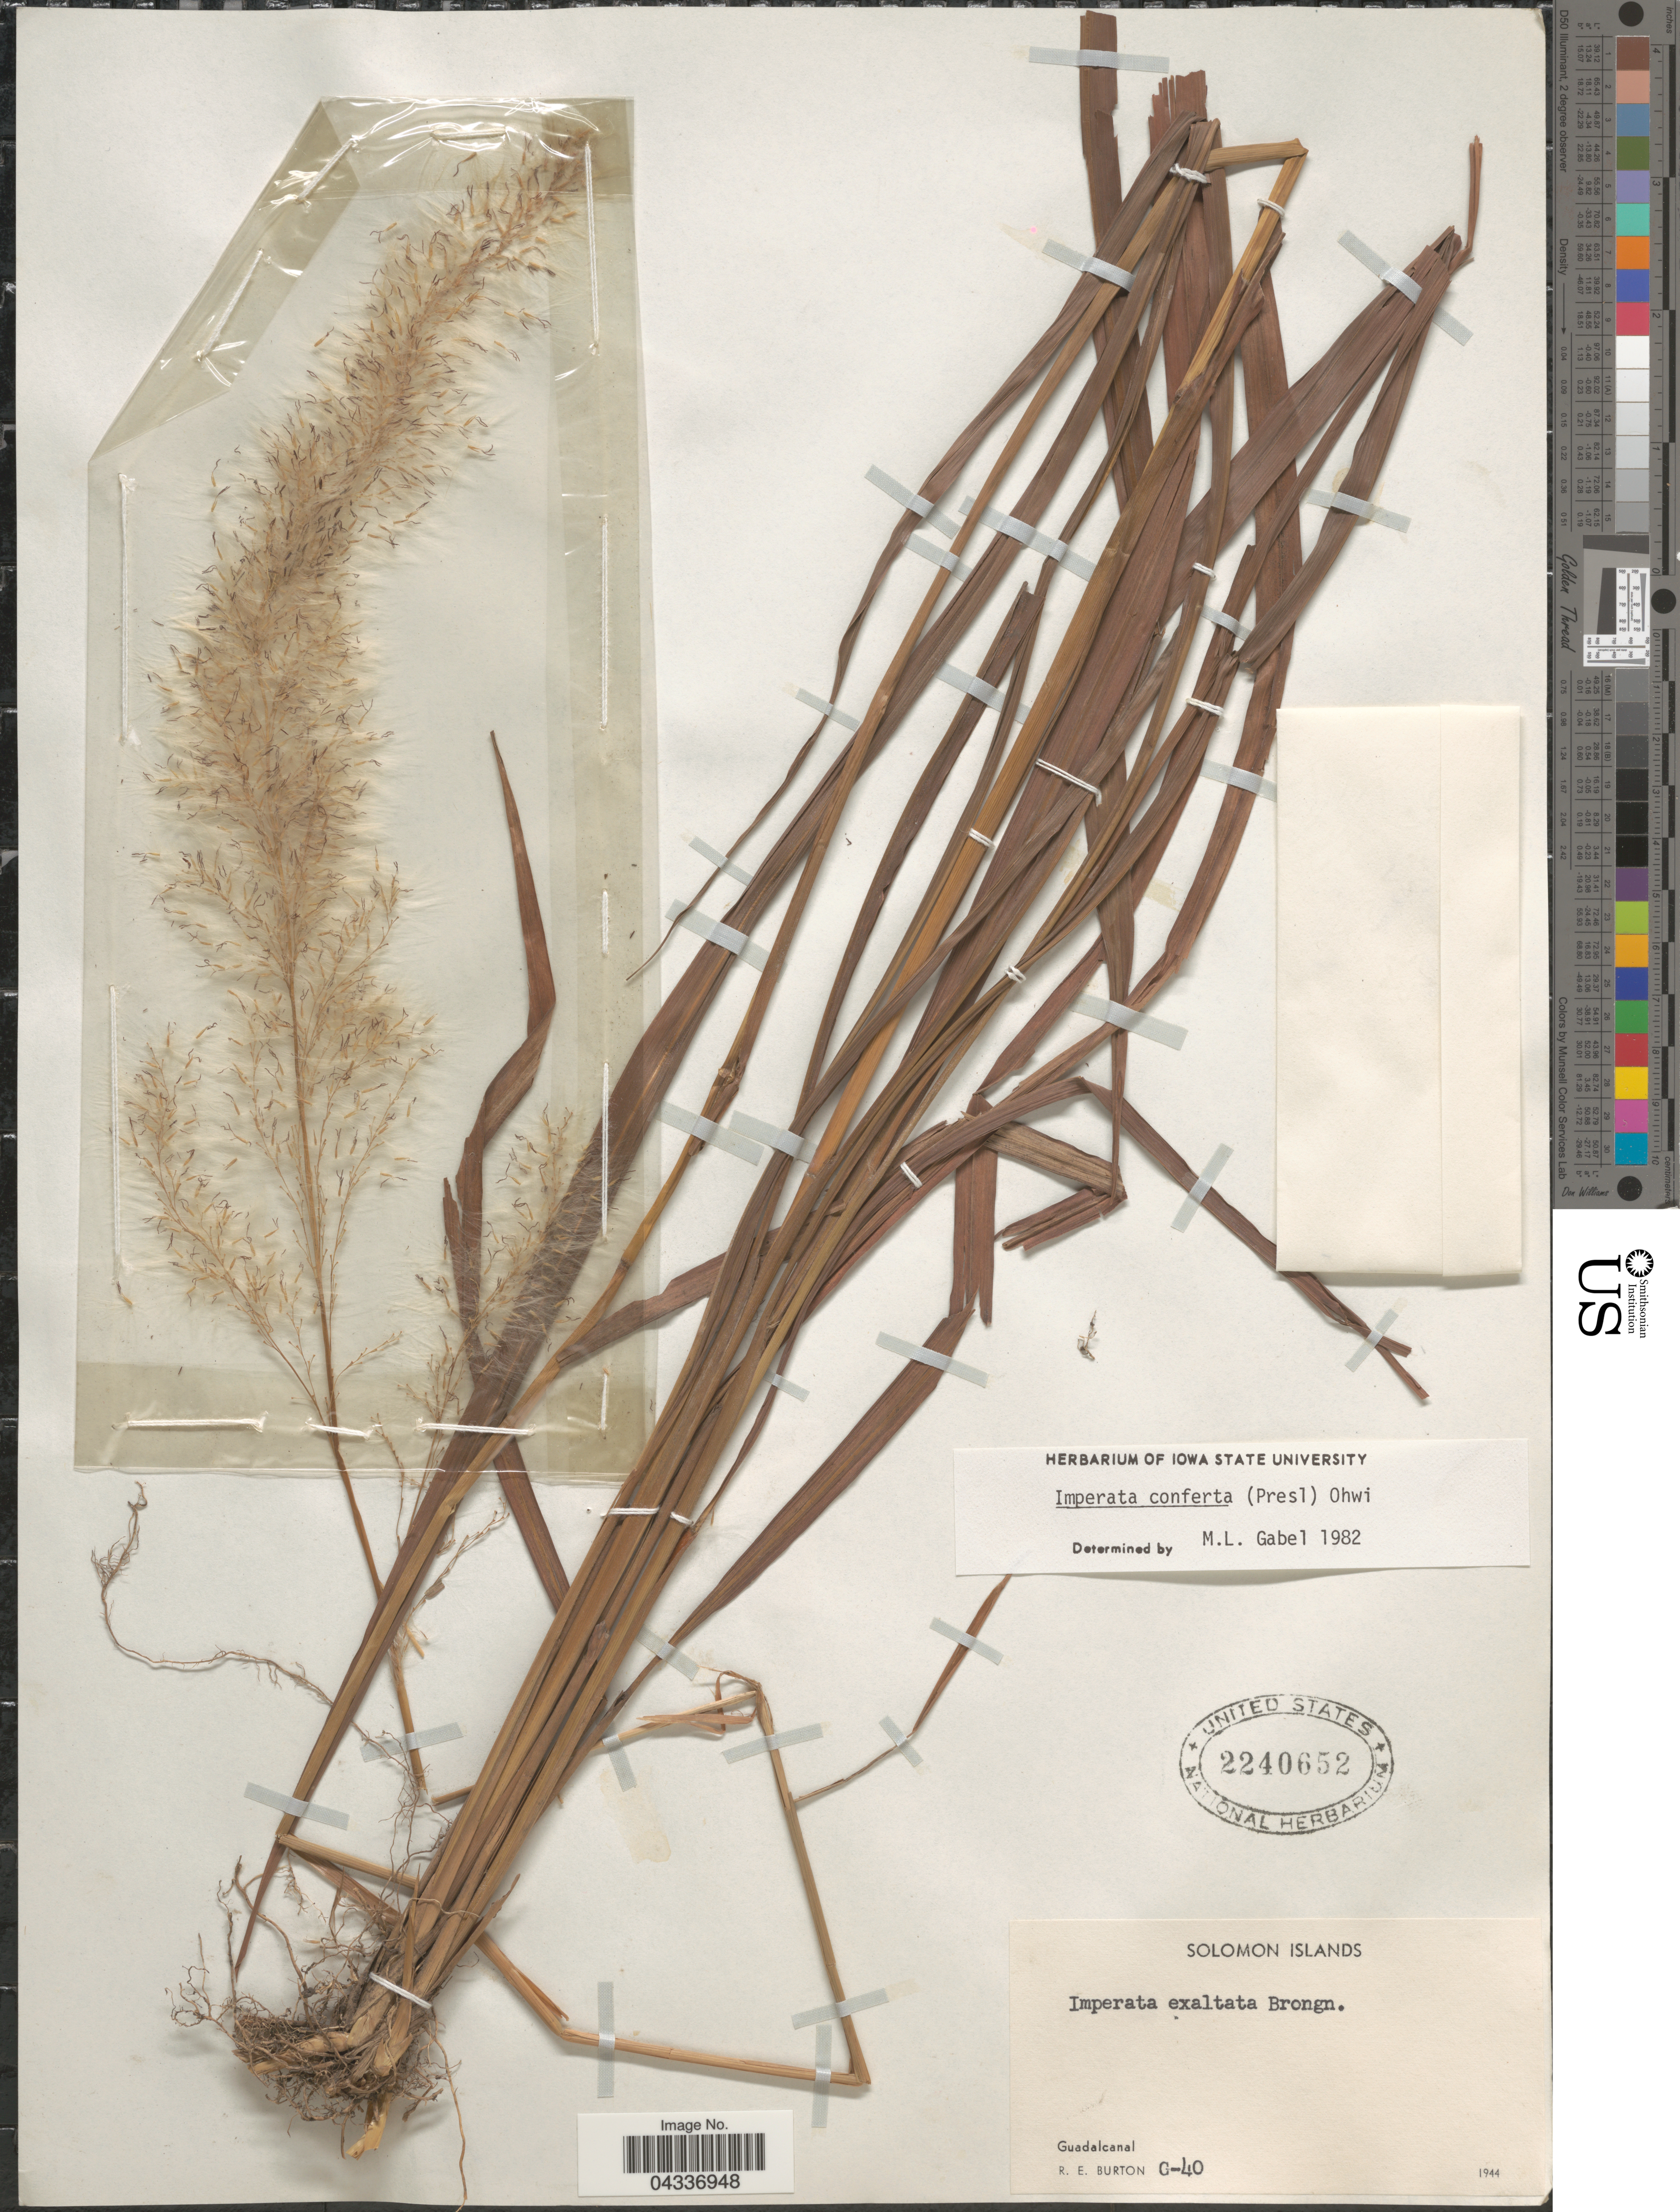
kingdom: Plantae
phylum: Tracheophyta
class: Liliopsida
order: Poales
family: Poaceae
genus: Imperata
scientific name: Imperata conferta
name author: (J. Presl) Ohwi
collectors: R. Burton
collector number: C-40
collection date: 1944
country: Solomon Islands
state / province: Solomon Islands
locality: Guadalcanal.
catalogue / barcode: US 2240652